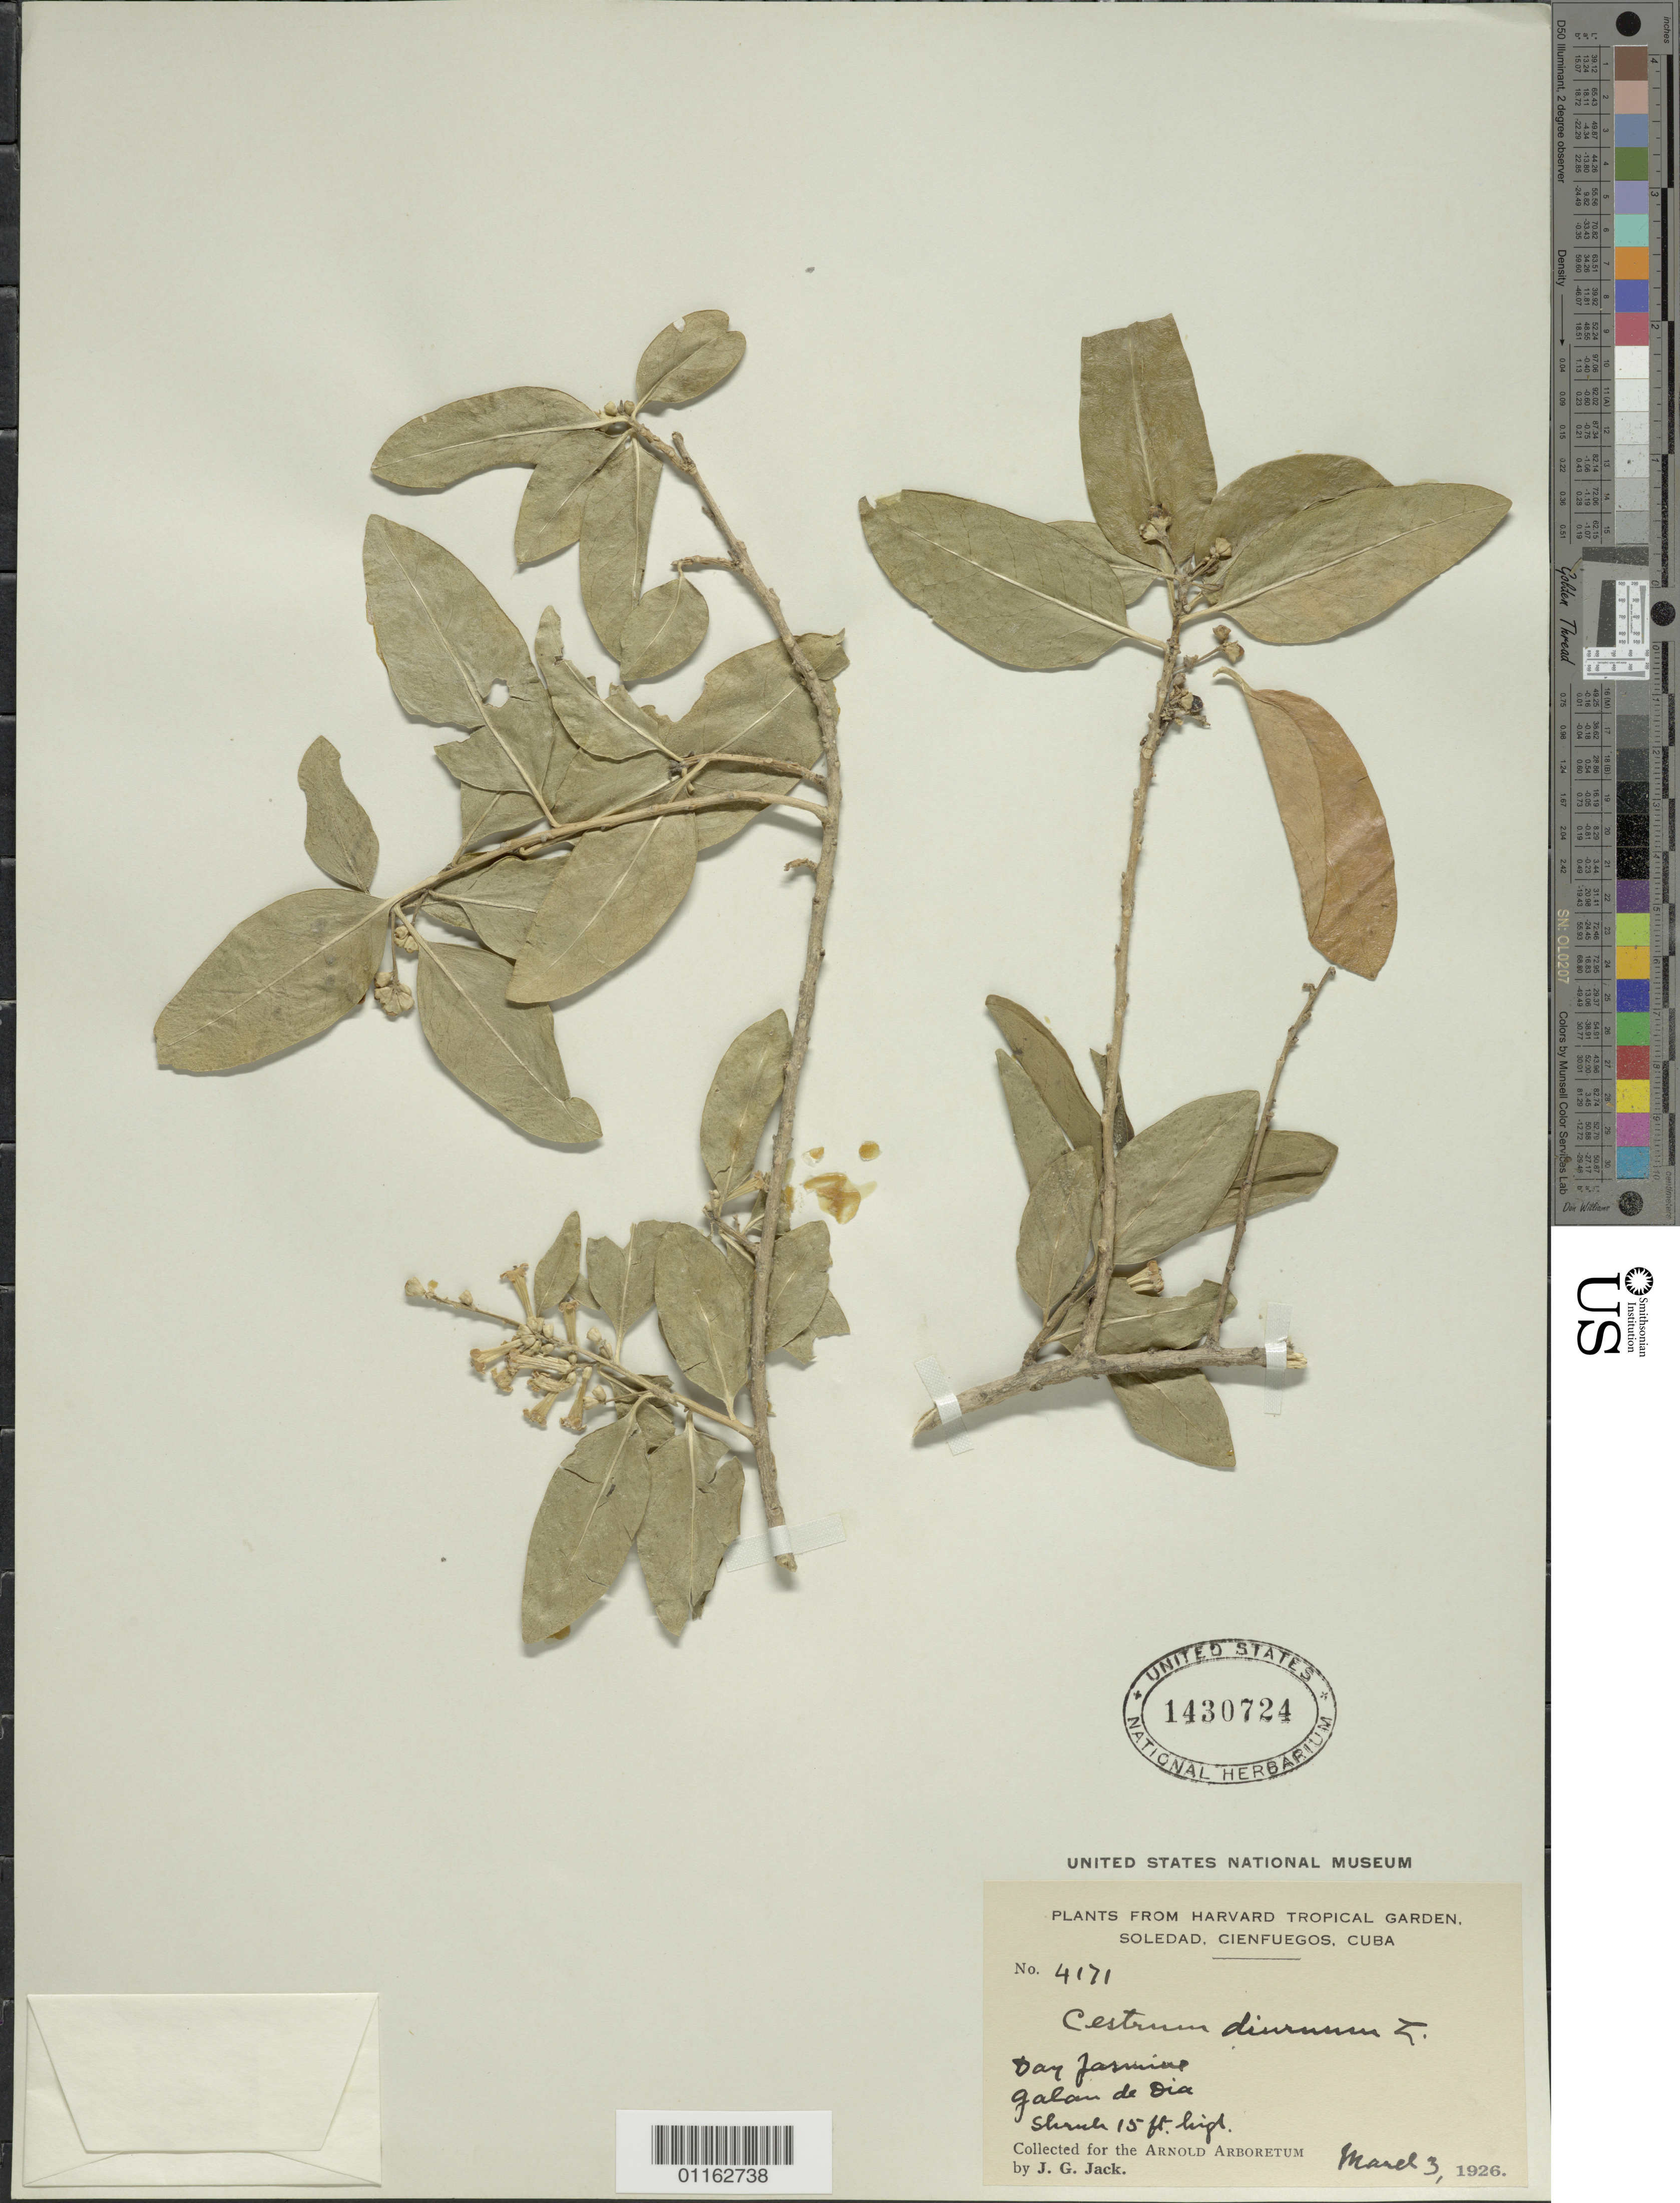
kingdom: Plantae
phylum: Tracheophyta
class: Magnoliopsida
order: Solanales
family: Solanaceae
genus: Cestrum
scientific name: Cestrum diurnum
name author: L.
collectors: J. G. Jack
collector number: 4171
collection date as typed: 03 Mar 1926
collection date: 1926-03-03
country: Cuba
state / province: Cienfuegos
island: Cuba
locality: Soledad; Bay Jasmine, Galan de Dia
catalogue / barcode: US 1430724